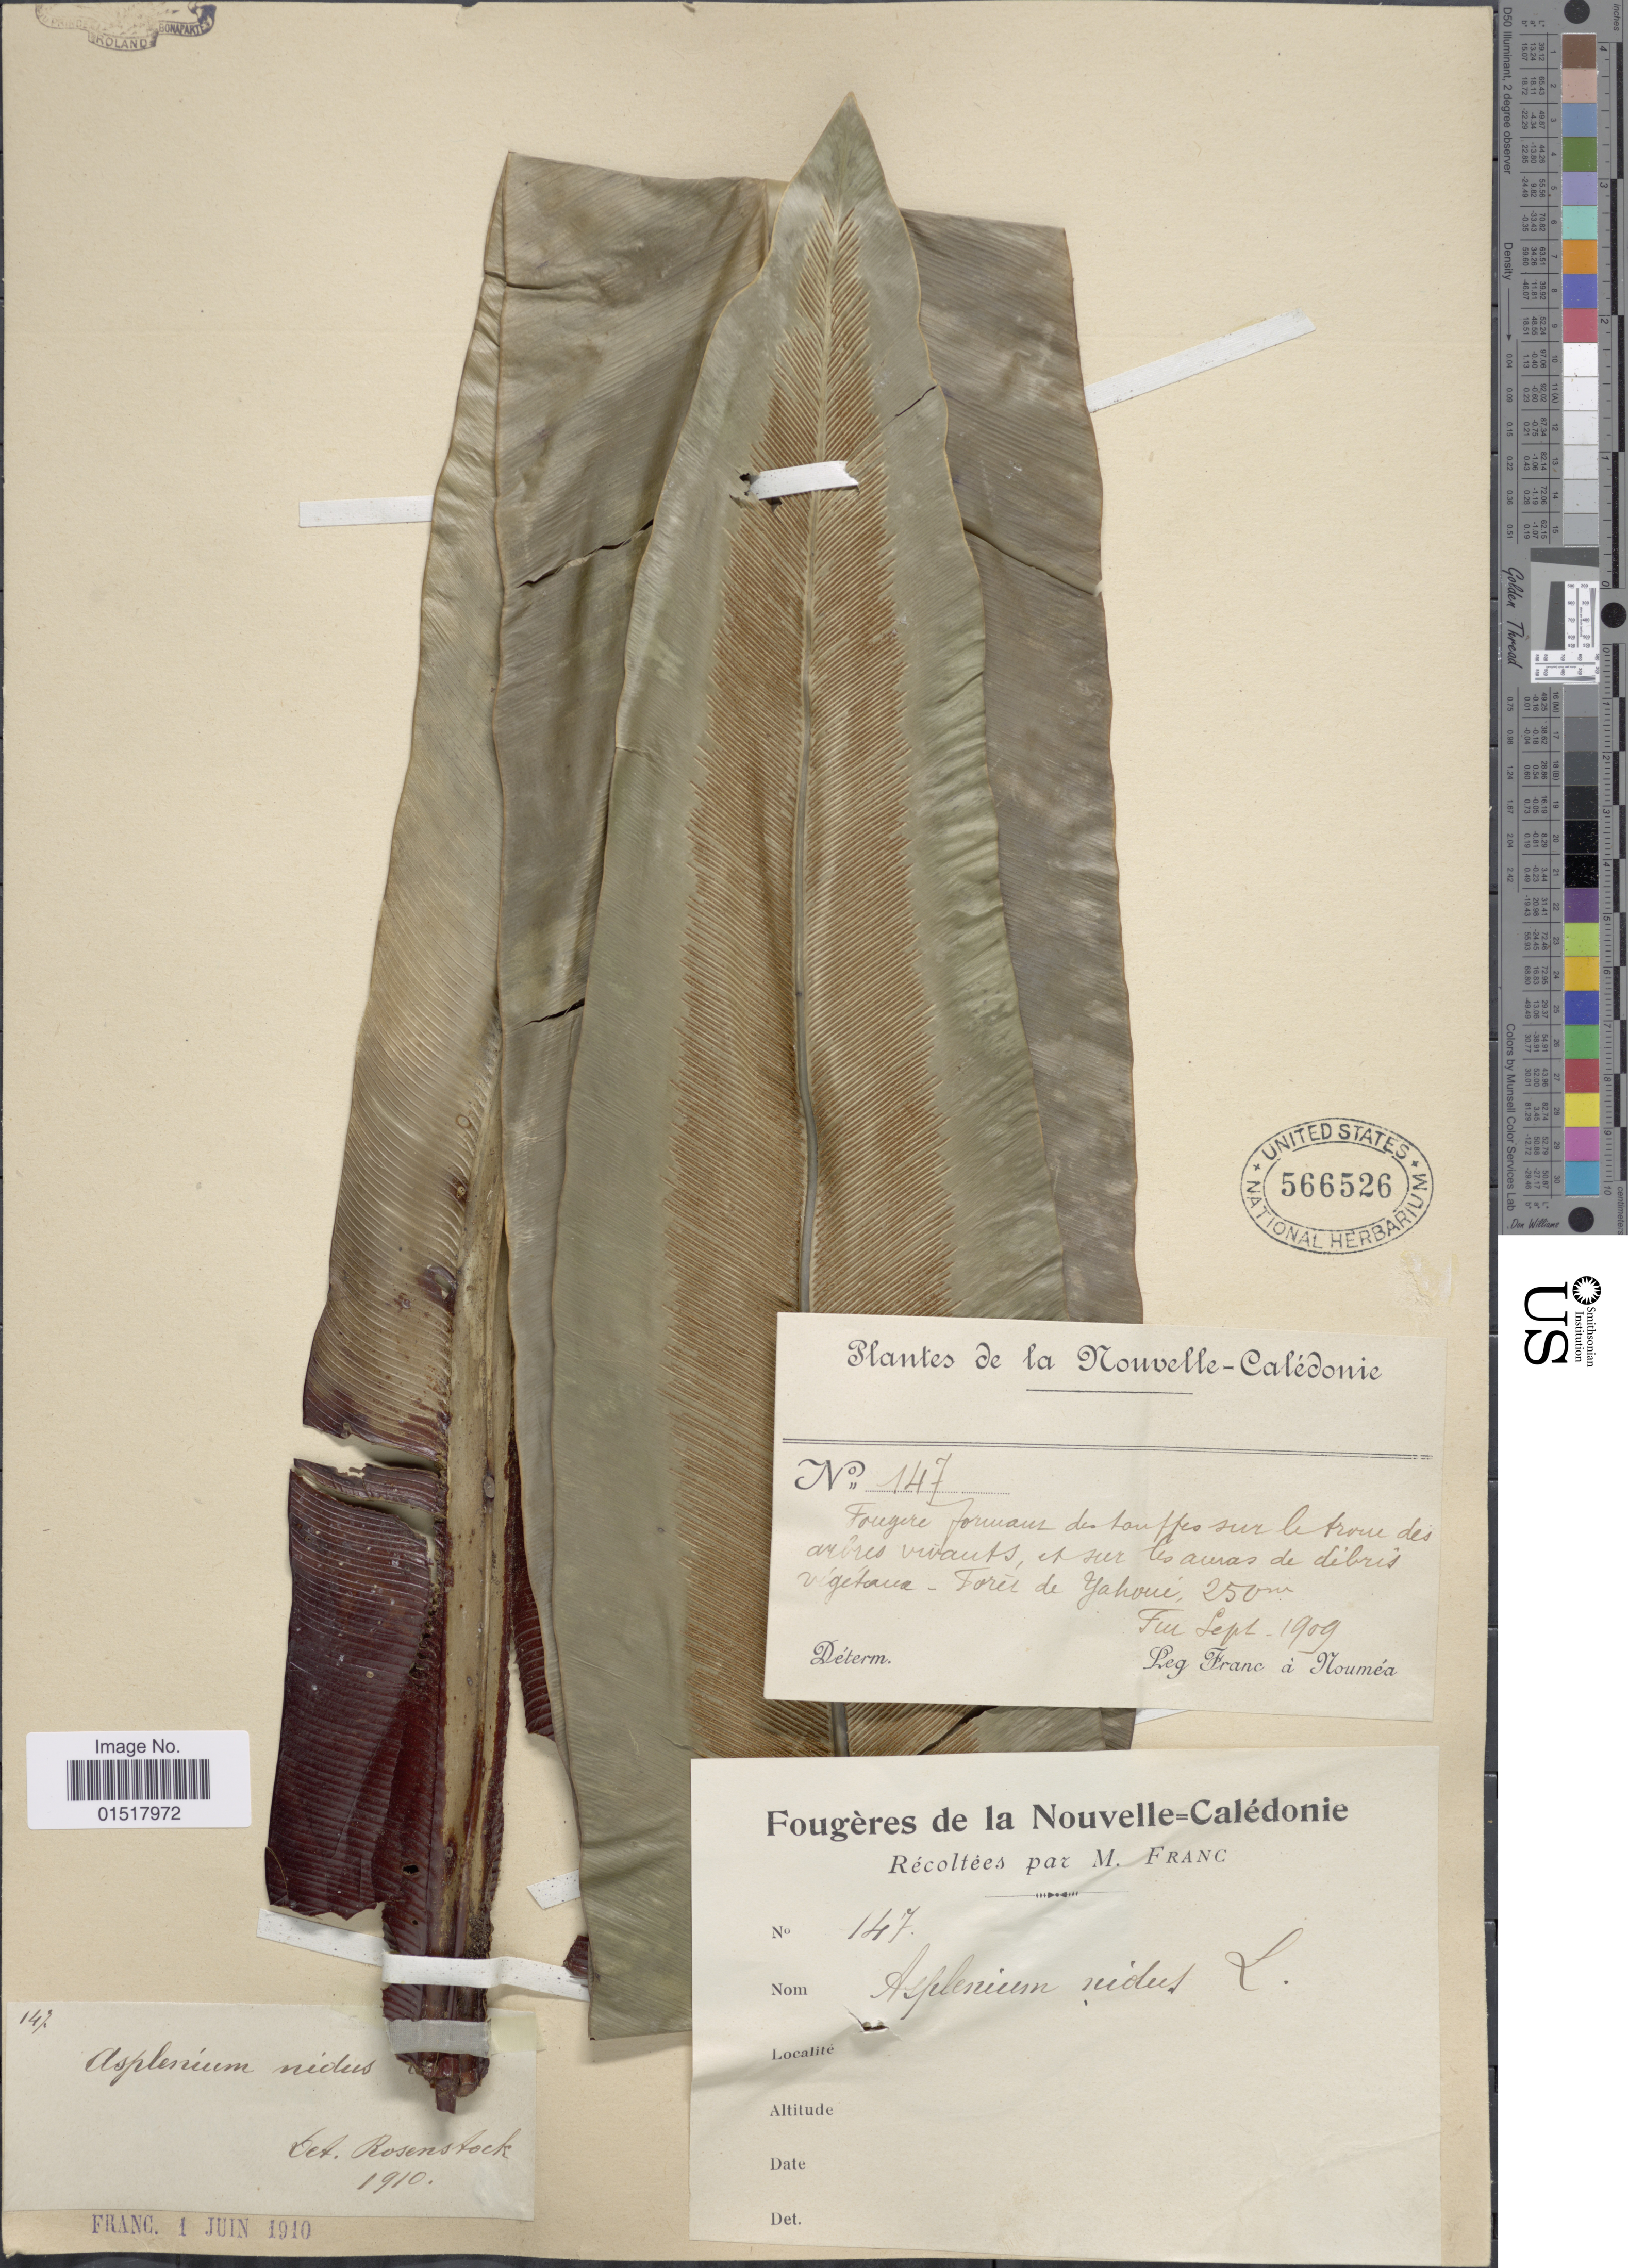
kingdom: Plantae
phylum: Tracheophyta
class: Polypodiopsida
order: Polypodiales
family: Aspleniaceae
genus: Asplenium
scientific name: Asplenium nidus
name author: L.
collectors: Franc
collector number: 147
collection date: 1909-09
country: New Caledonia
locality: Forêt de Yahoué.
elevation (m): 250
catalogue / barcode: US 566526